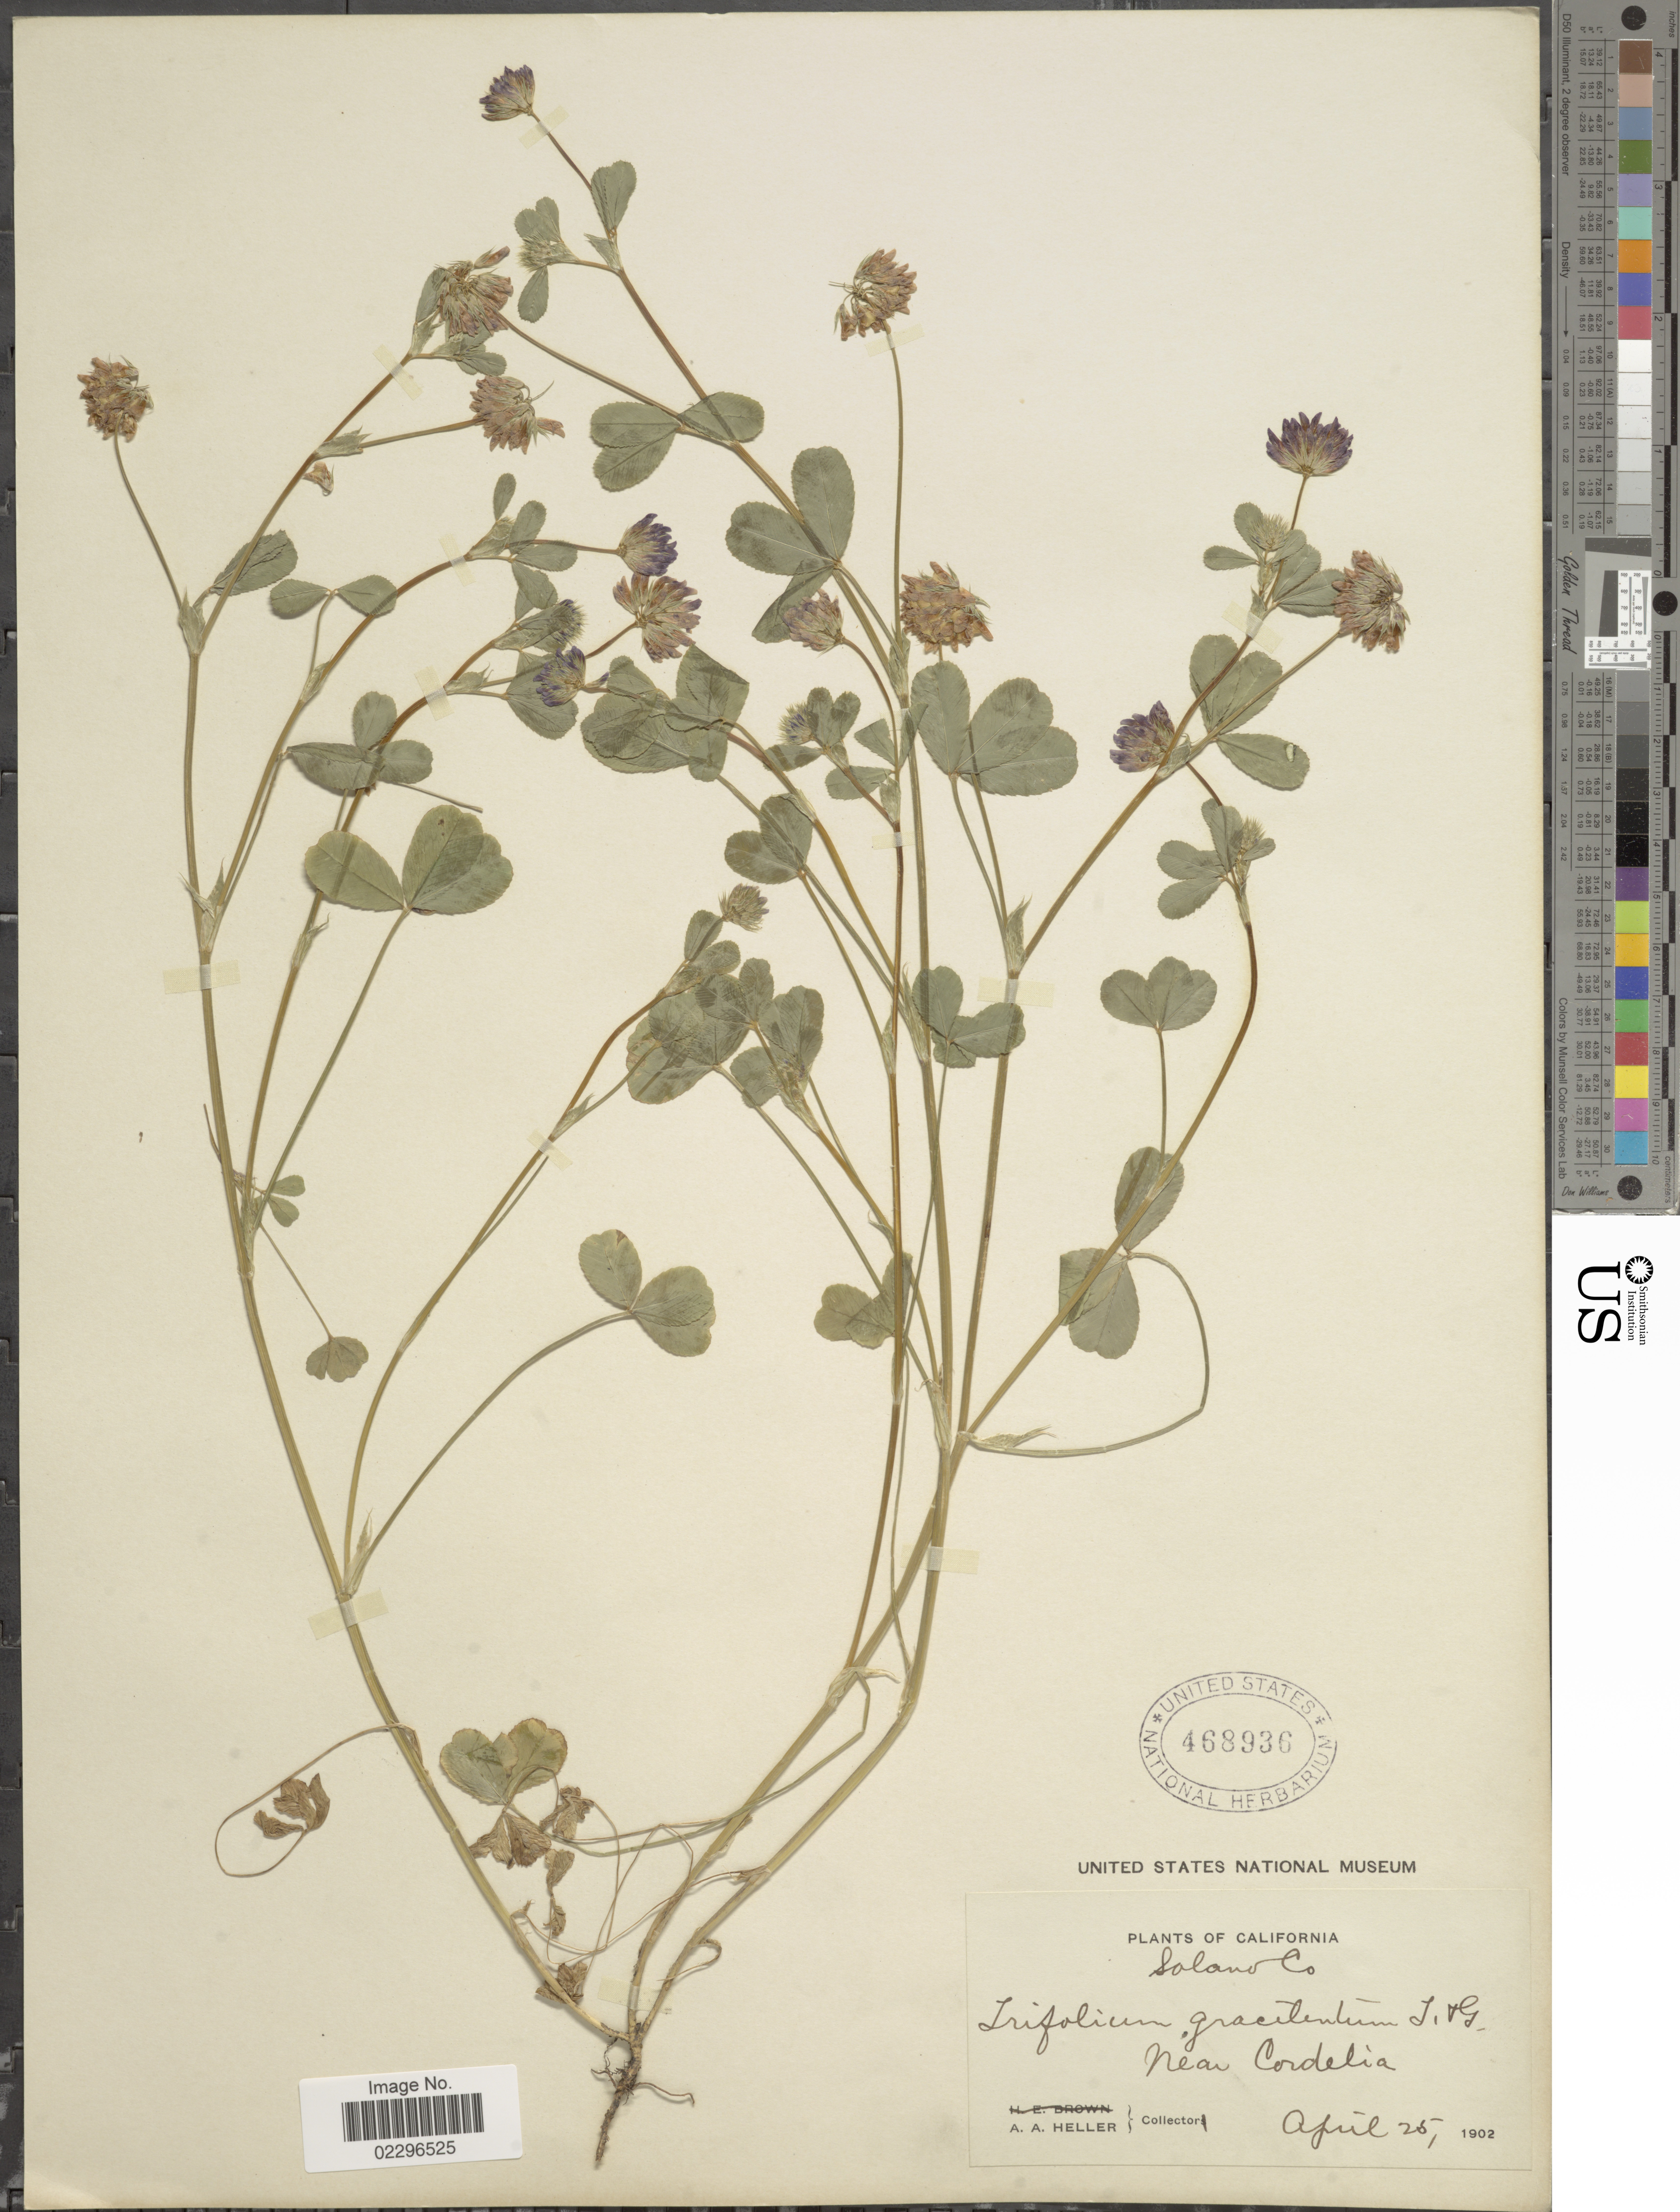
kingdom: Plantae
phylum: Tracheophyta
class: Magnoliopsida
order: Fabales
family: Fabaceae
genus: Trifolium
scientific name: Trifolium gracilentum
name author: Torr. & A. Gray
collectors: A. A. Heller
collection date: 1902-04-25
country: United States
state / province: California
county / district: Solano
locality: Solano Co., Near Cordelia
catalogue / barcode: US 468936